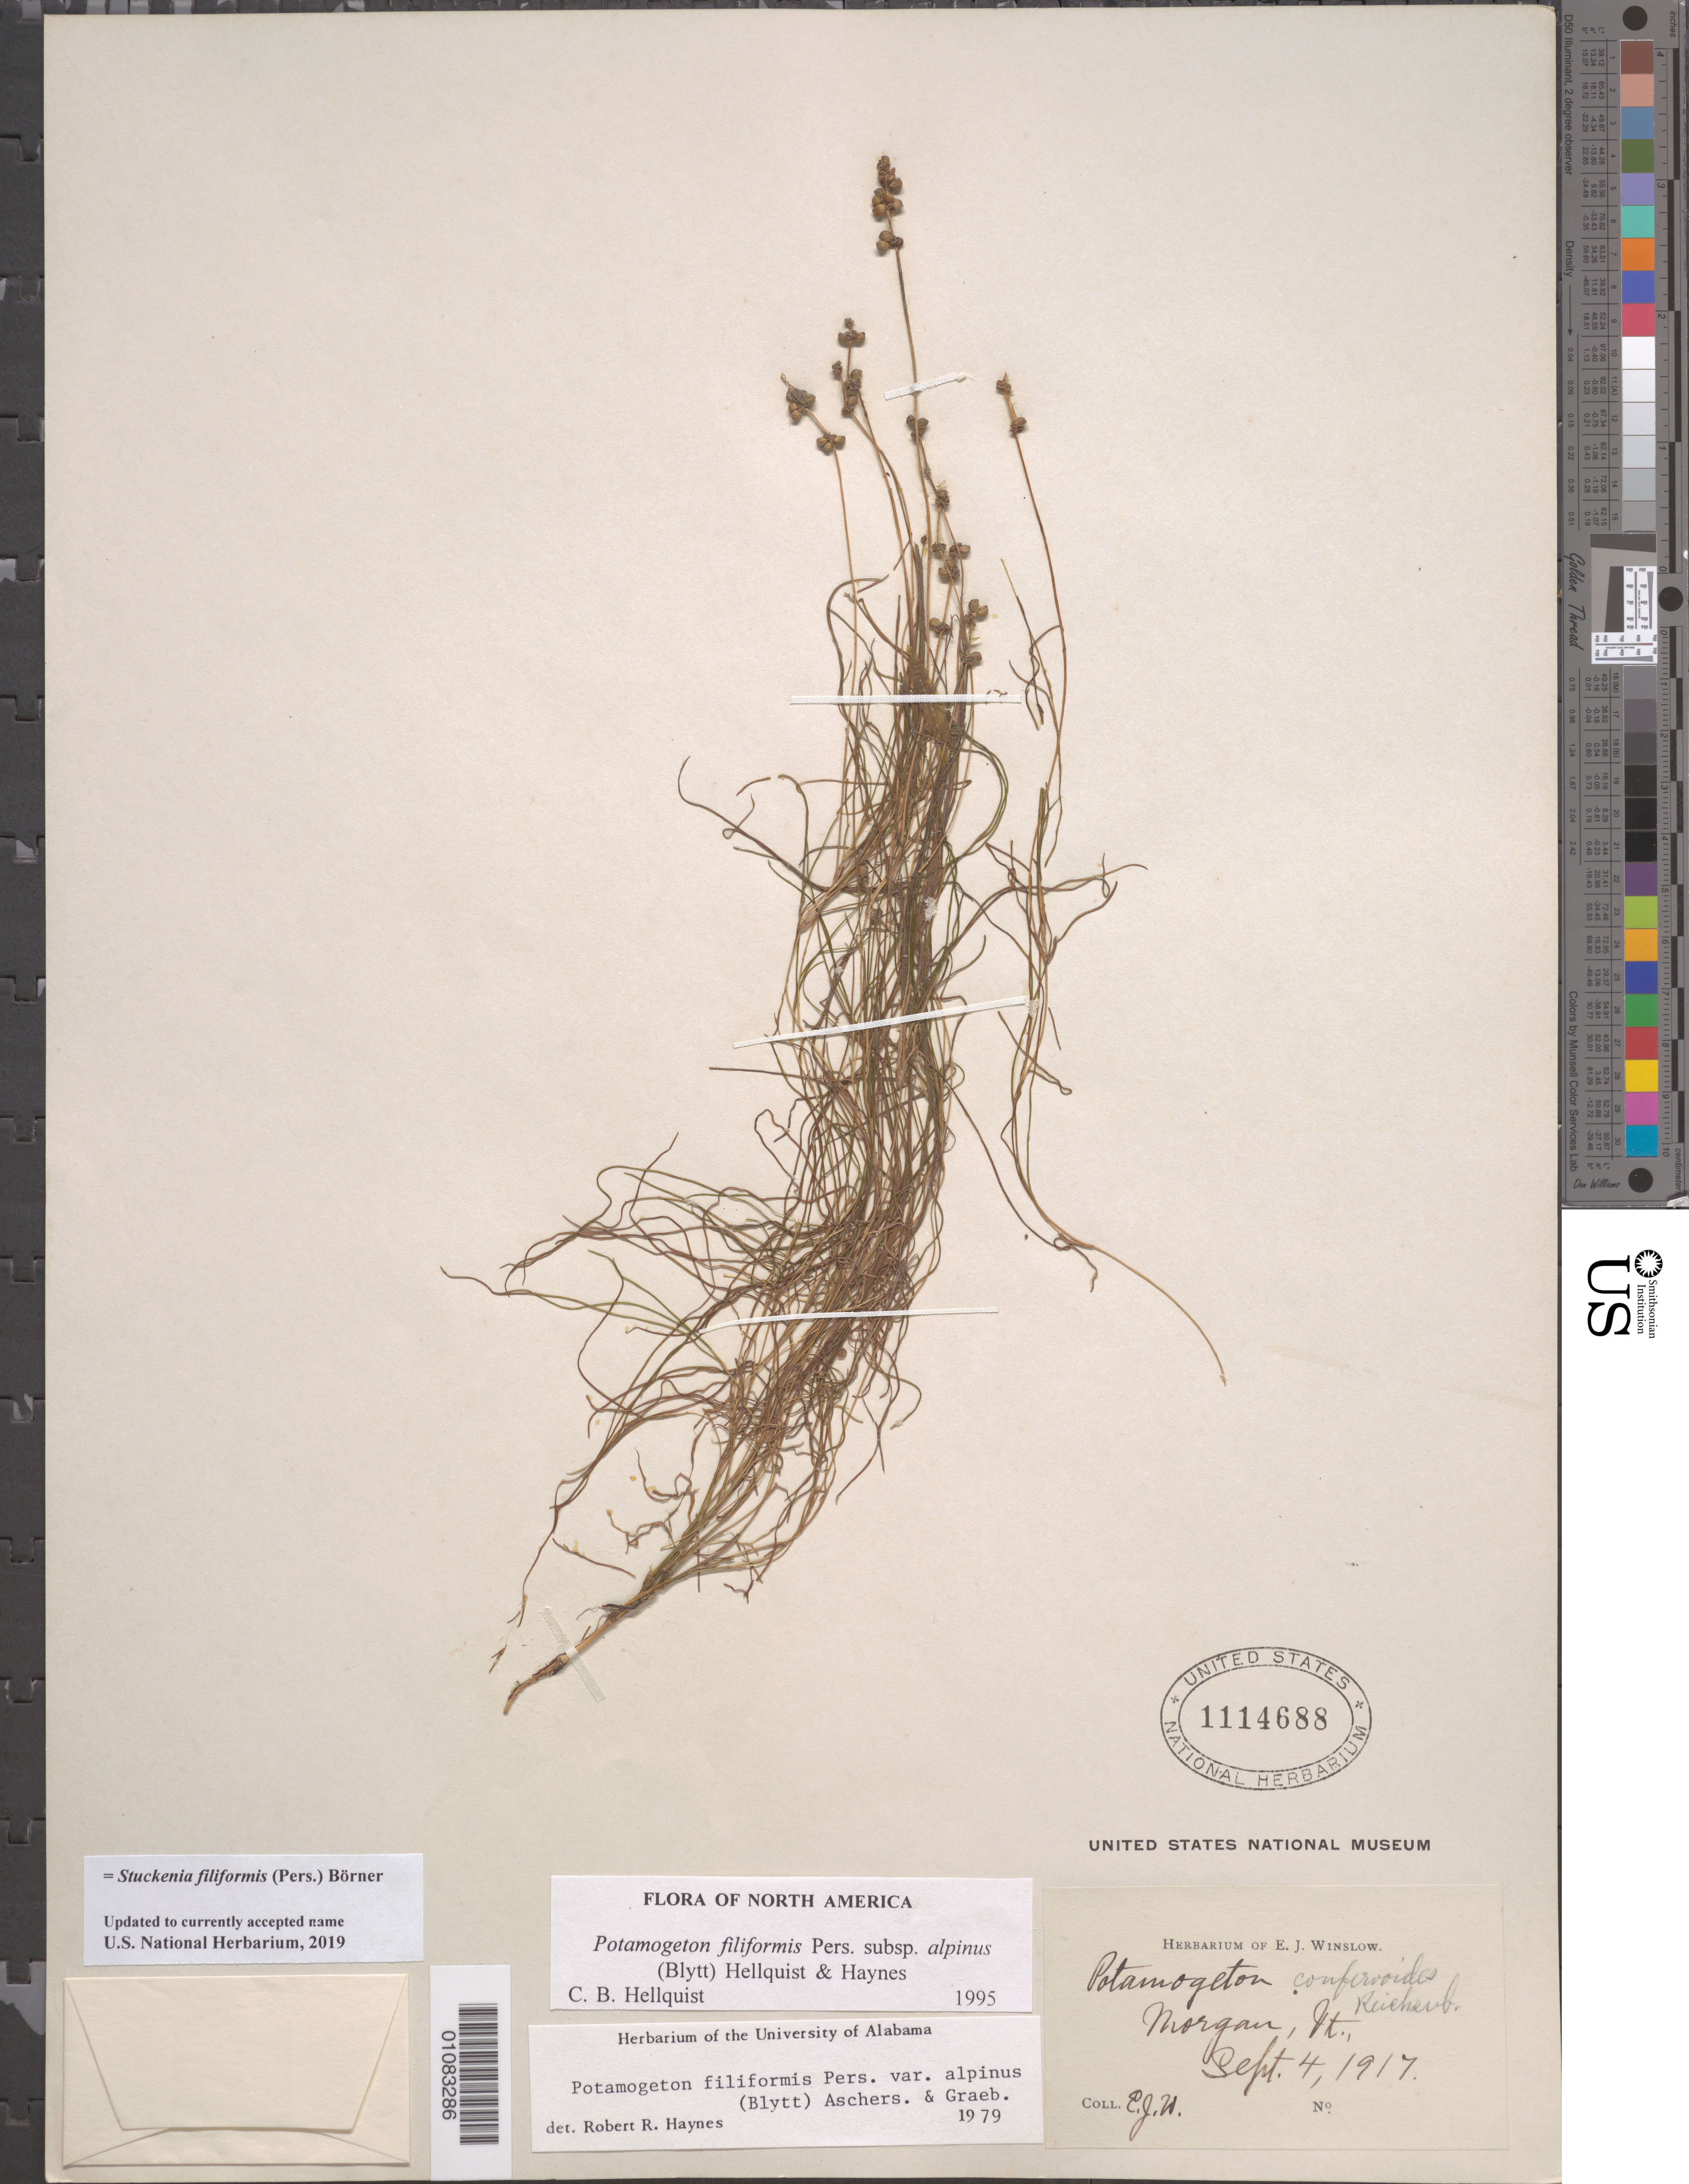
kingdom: Plantae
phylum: Tracheophyta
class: Liliopsida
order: Alismatales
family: Potamogetonaceae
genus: Stuckenia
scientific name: Stuckenia filiformis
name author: (Pers.) Börner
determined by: Strong, Mark T., (BOT), Smithsonian Institution - National Museum of Natural History (UNITED STATES)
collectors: E. Winslow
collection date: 1917-09-04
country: United States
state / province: Vermont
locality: Morgan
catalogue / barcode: US 1114688